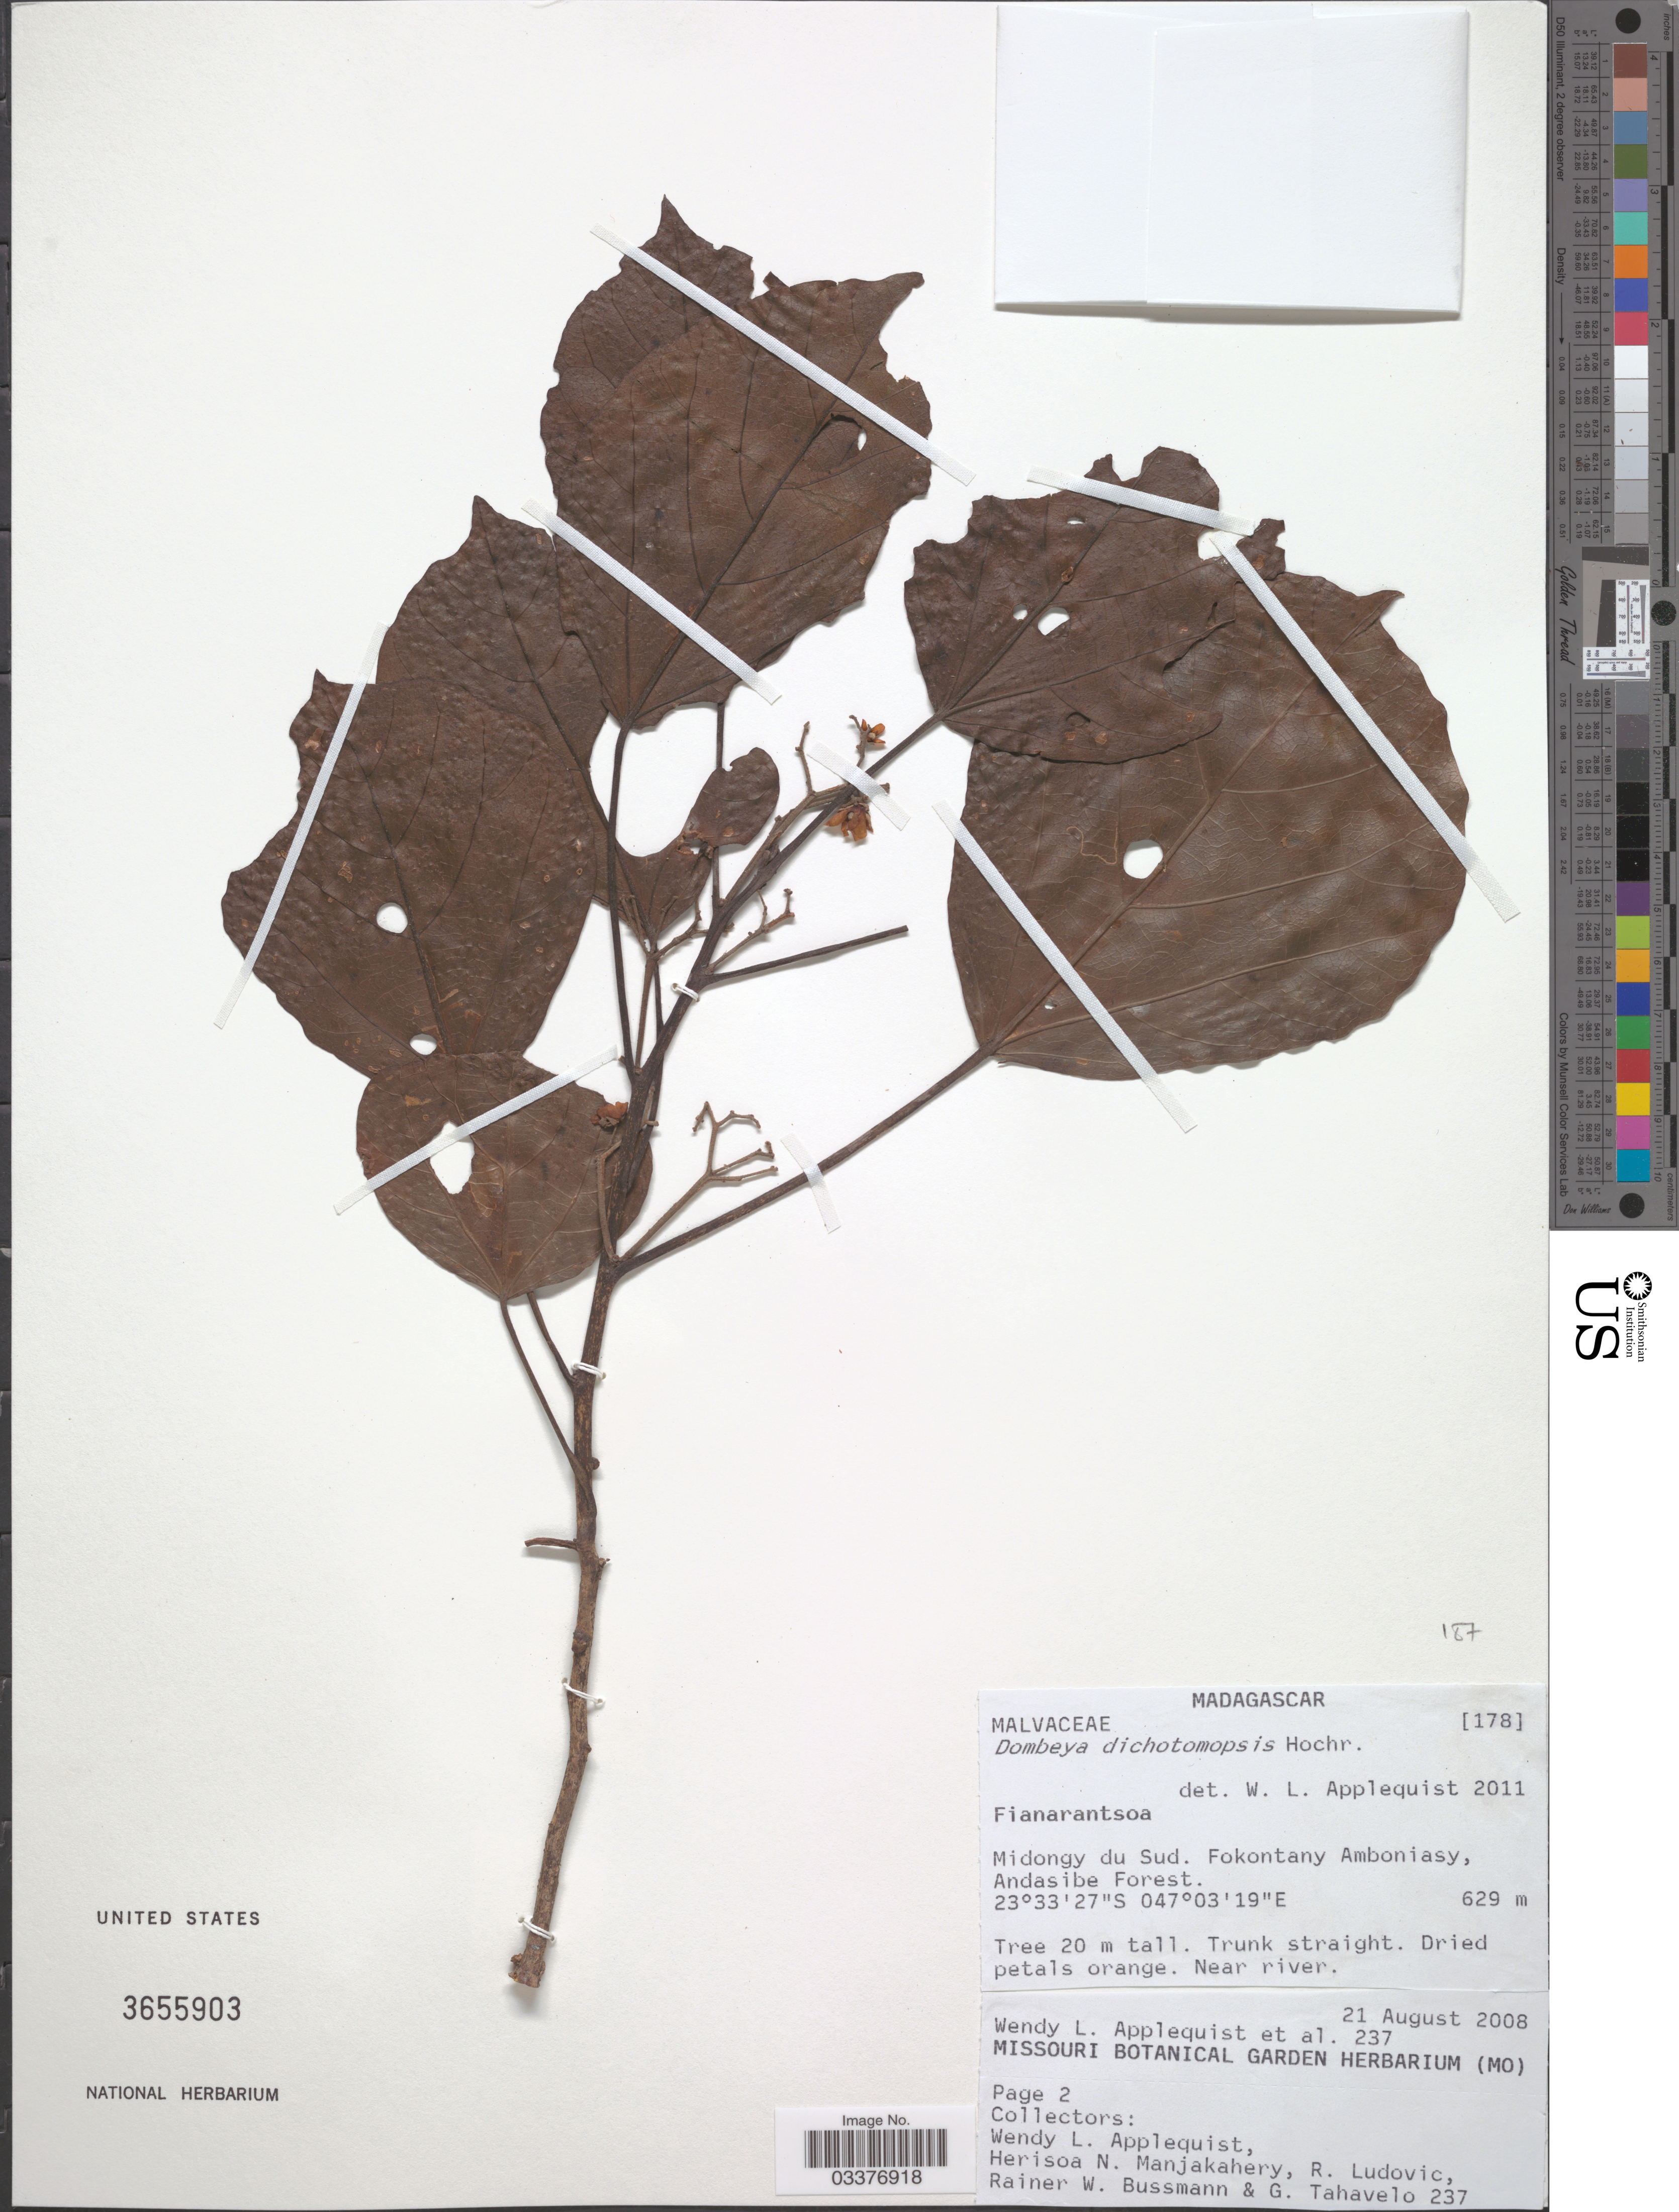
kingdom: Plantae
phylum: Tracheophyta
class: Magnoliopsida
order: Malvales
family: Malvaceae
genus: Dombeya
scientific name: Dombeya dichotomopsis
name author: Hochr.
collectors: W. Applequist, H. N. Manjakahery, R. Ludovic, R. W. Bussmann & G. Tahavelo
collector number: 237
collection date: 2008-08-21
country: Madagascar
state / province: Atsimo-Atsinanana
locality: Midongy du Sud. Fokontany Amboniasy, Andasibe Forest.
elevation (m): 629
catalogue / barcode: US 3655903